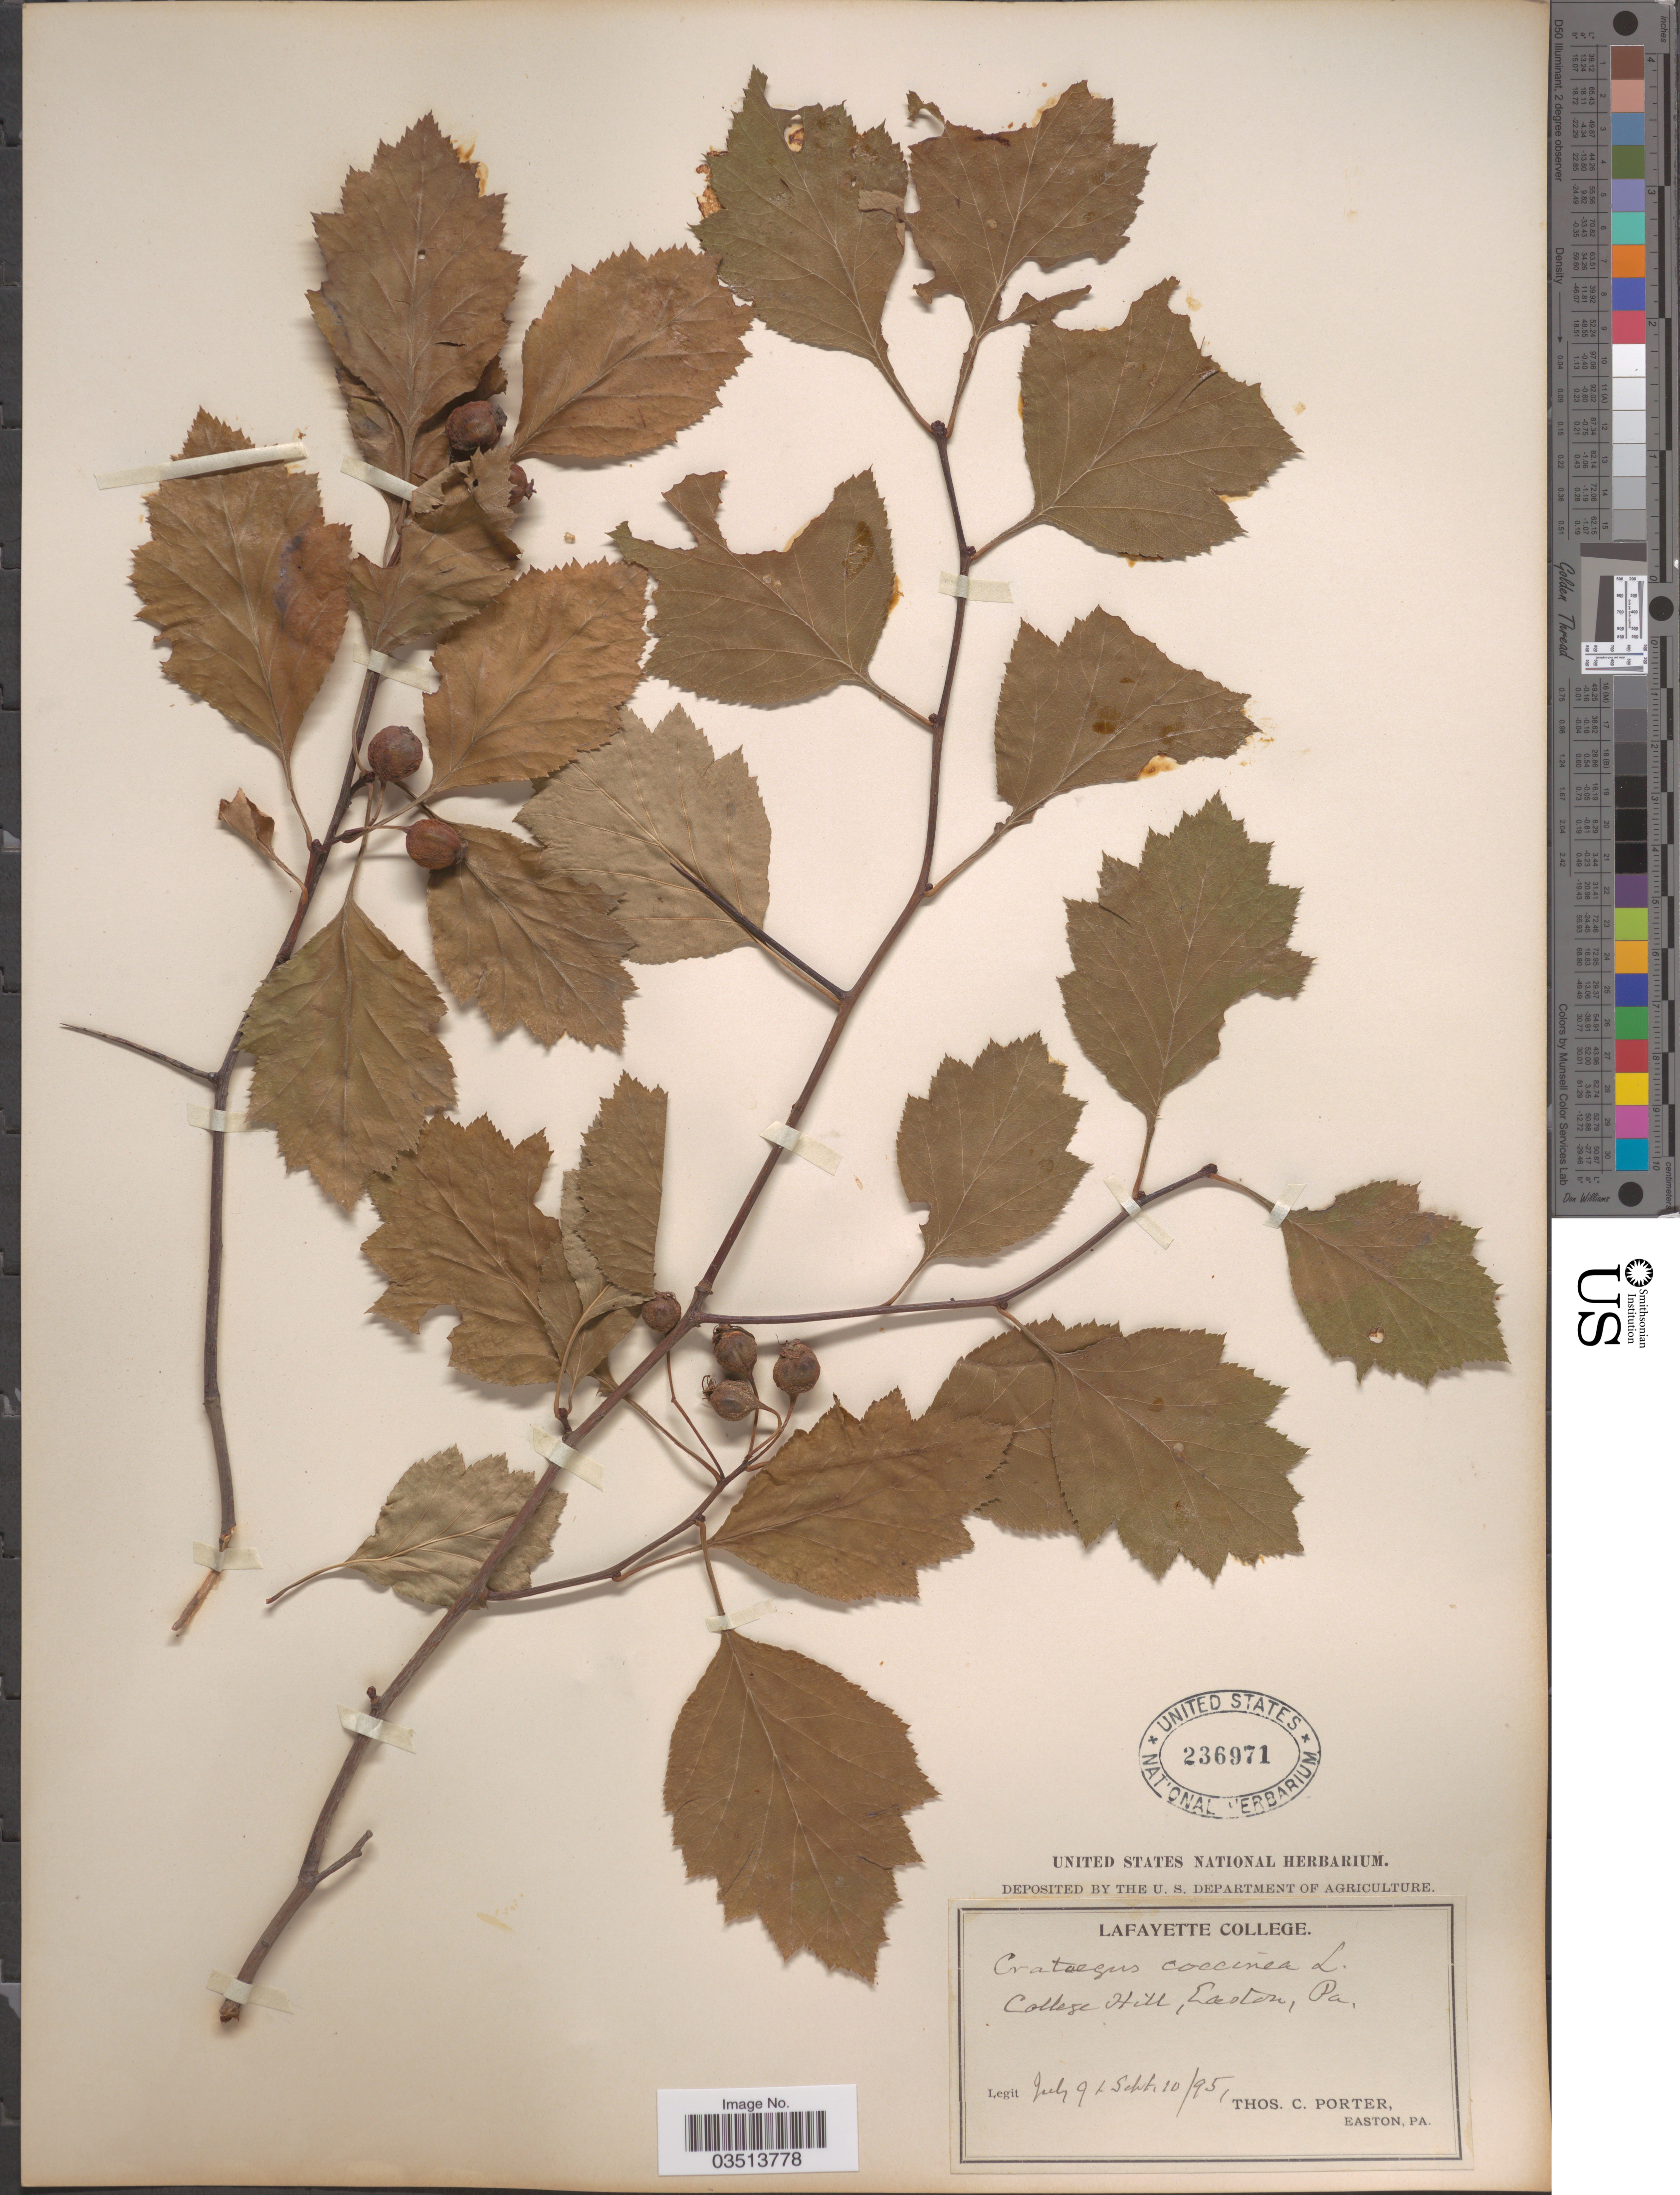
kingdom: Plantae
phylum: Tracheophyta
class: Magnoliopsida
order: Rosales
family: Rosaceae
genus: Crataegus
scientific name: Crataegus coccinea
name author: Ashe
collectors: T. Porter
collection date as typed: Transcribed d/m/y: 9/7/95 to 10/9/95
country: United States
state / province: Pennsylvania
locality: College Hill, Easton.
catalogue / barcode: US 236971